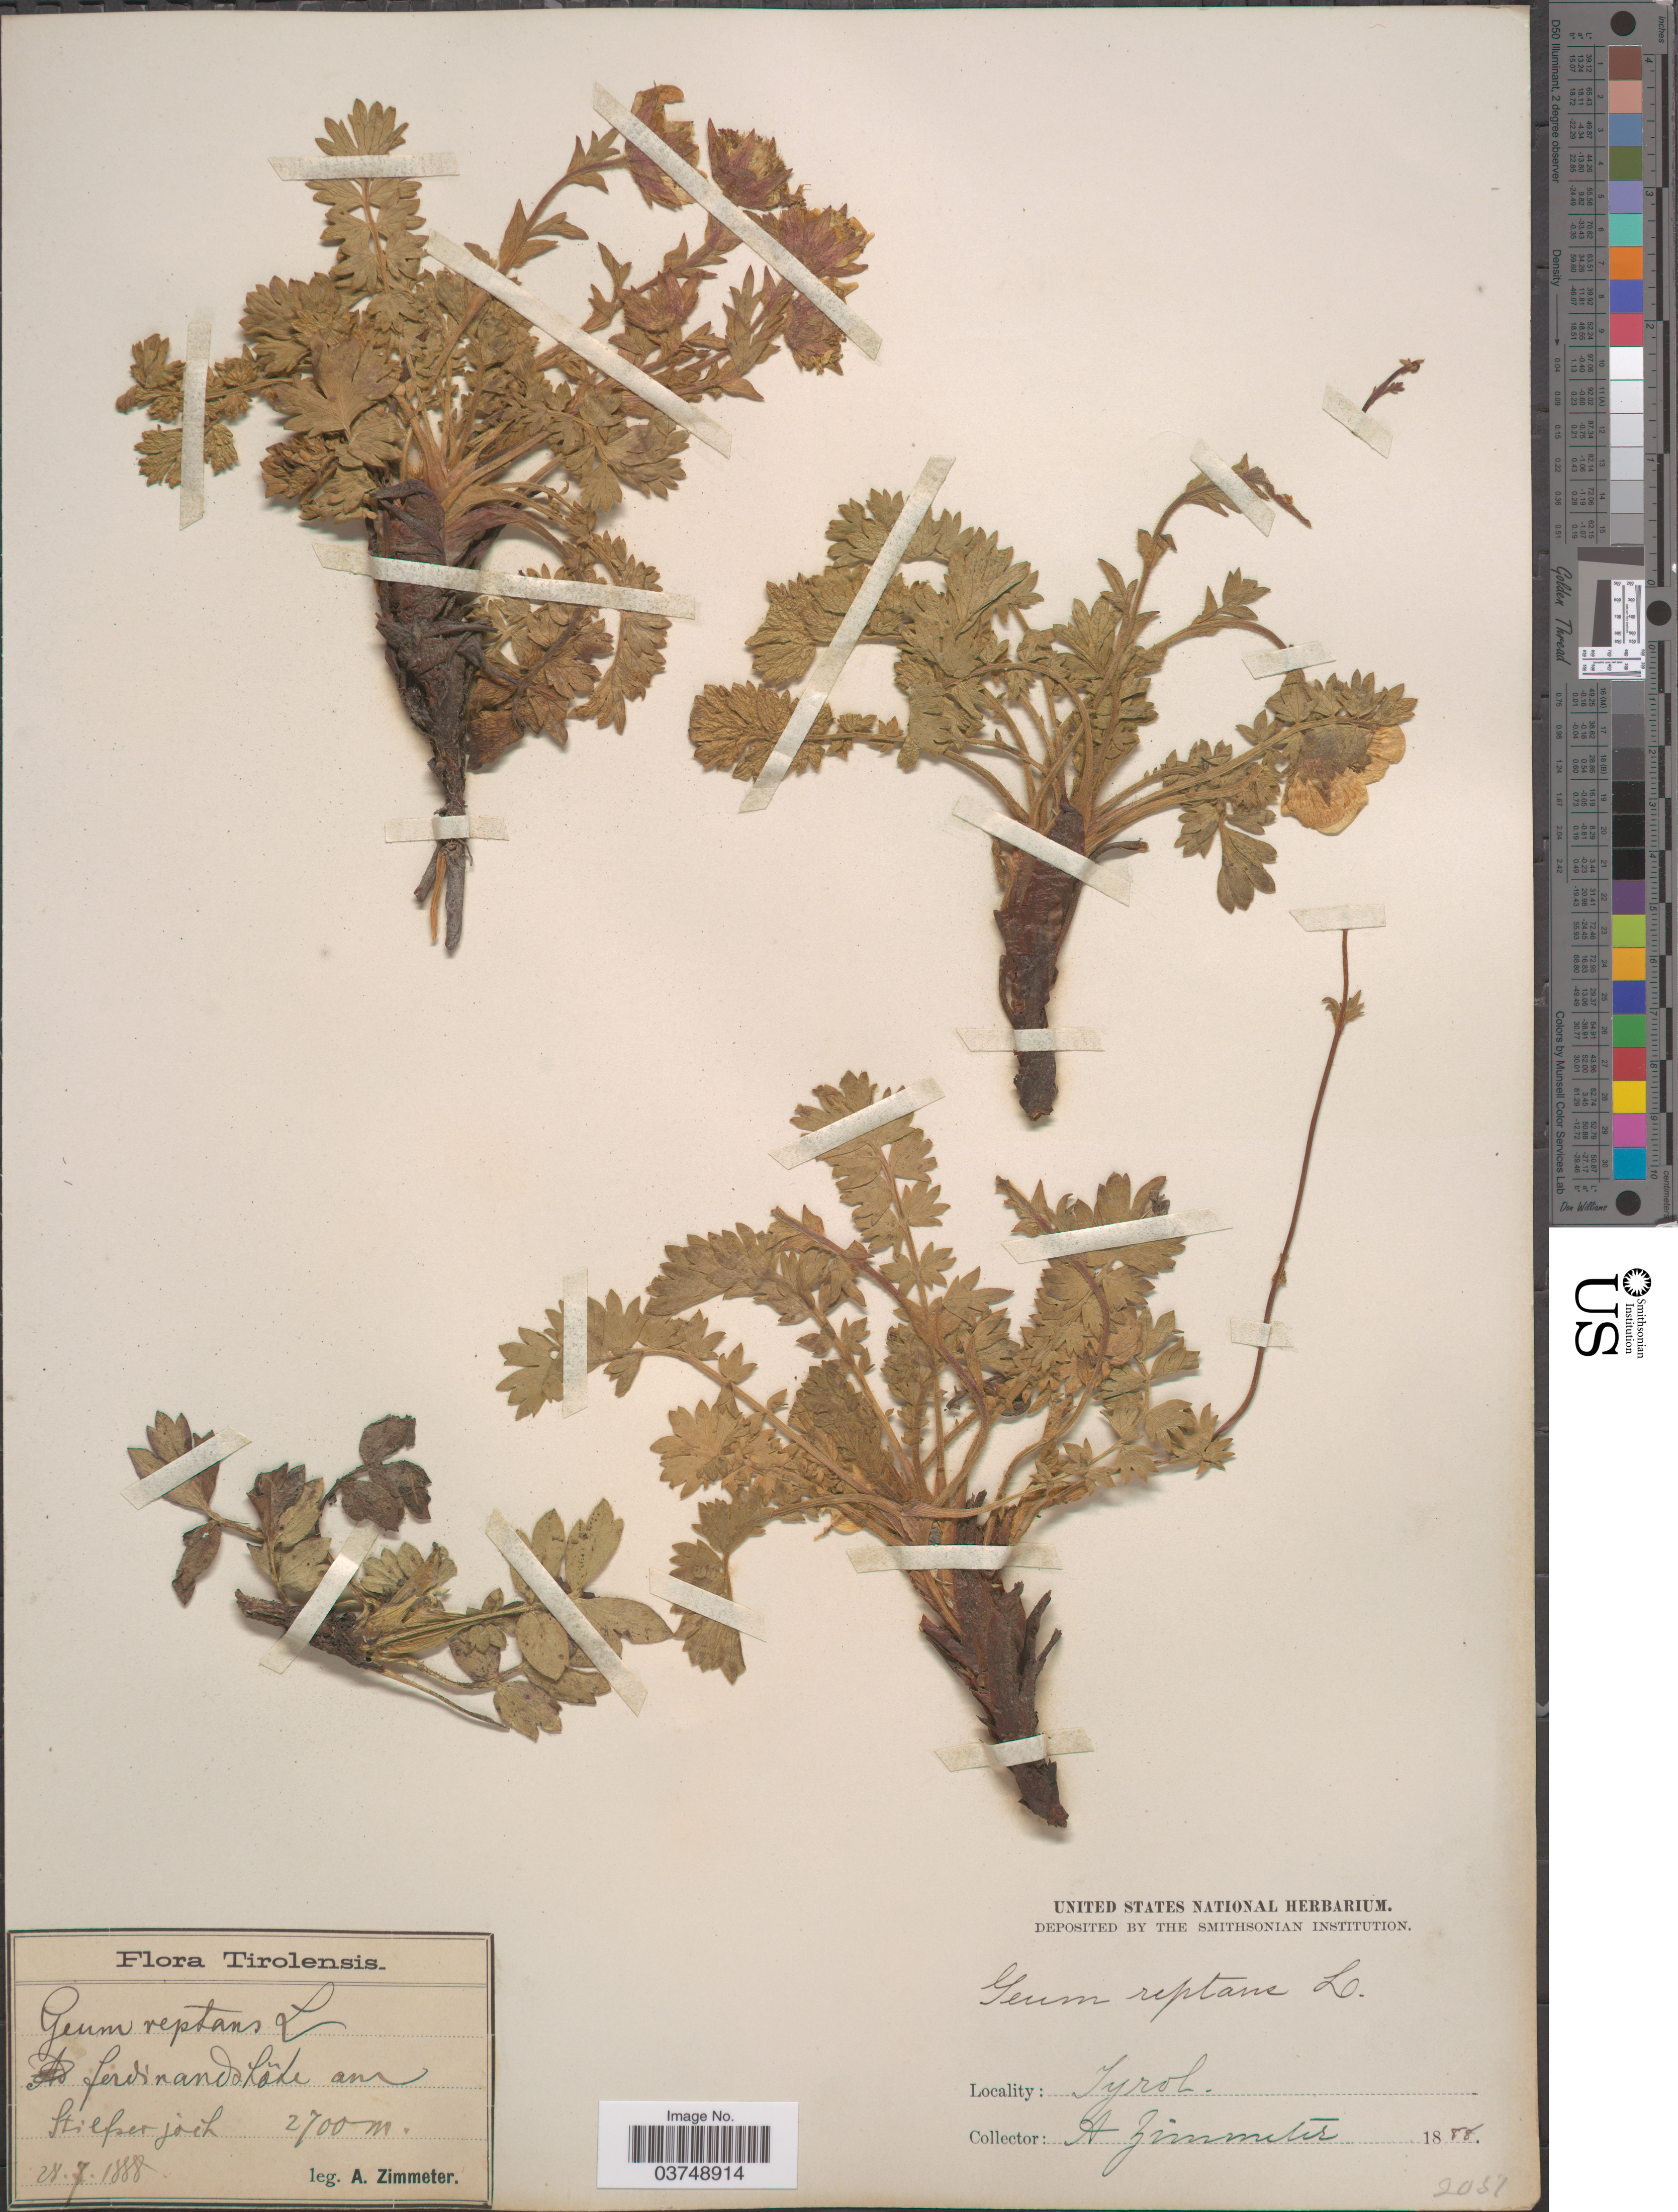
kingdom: Plantae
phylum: Tracheophyta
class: Magnoliopsida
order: Rosales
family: Rosaceae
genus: Geum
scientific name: Geum montanum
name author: L.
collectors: A. Zimmeter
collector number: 2057*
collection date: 1888-07-28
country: Italy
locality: Tirolensis. A ferdinand Läte am Stilfser joch. Tyrol.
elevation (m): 2700